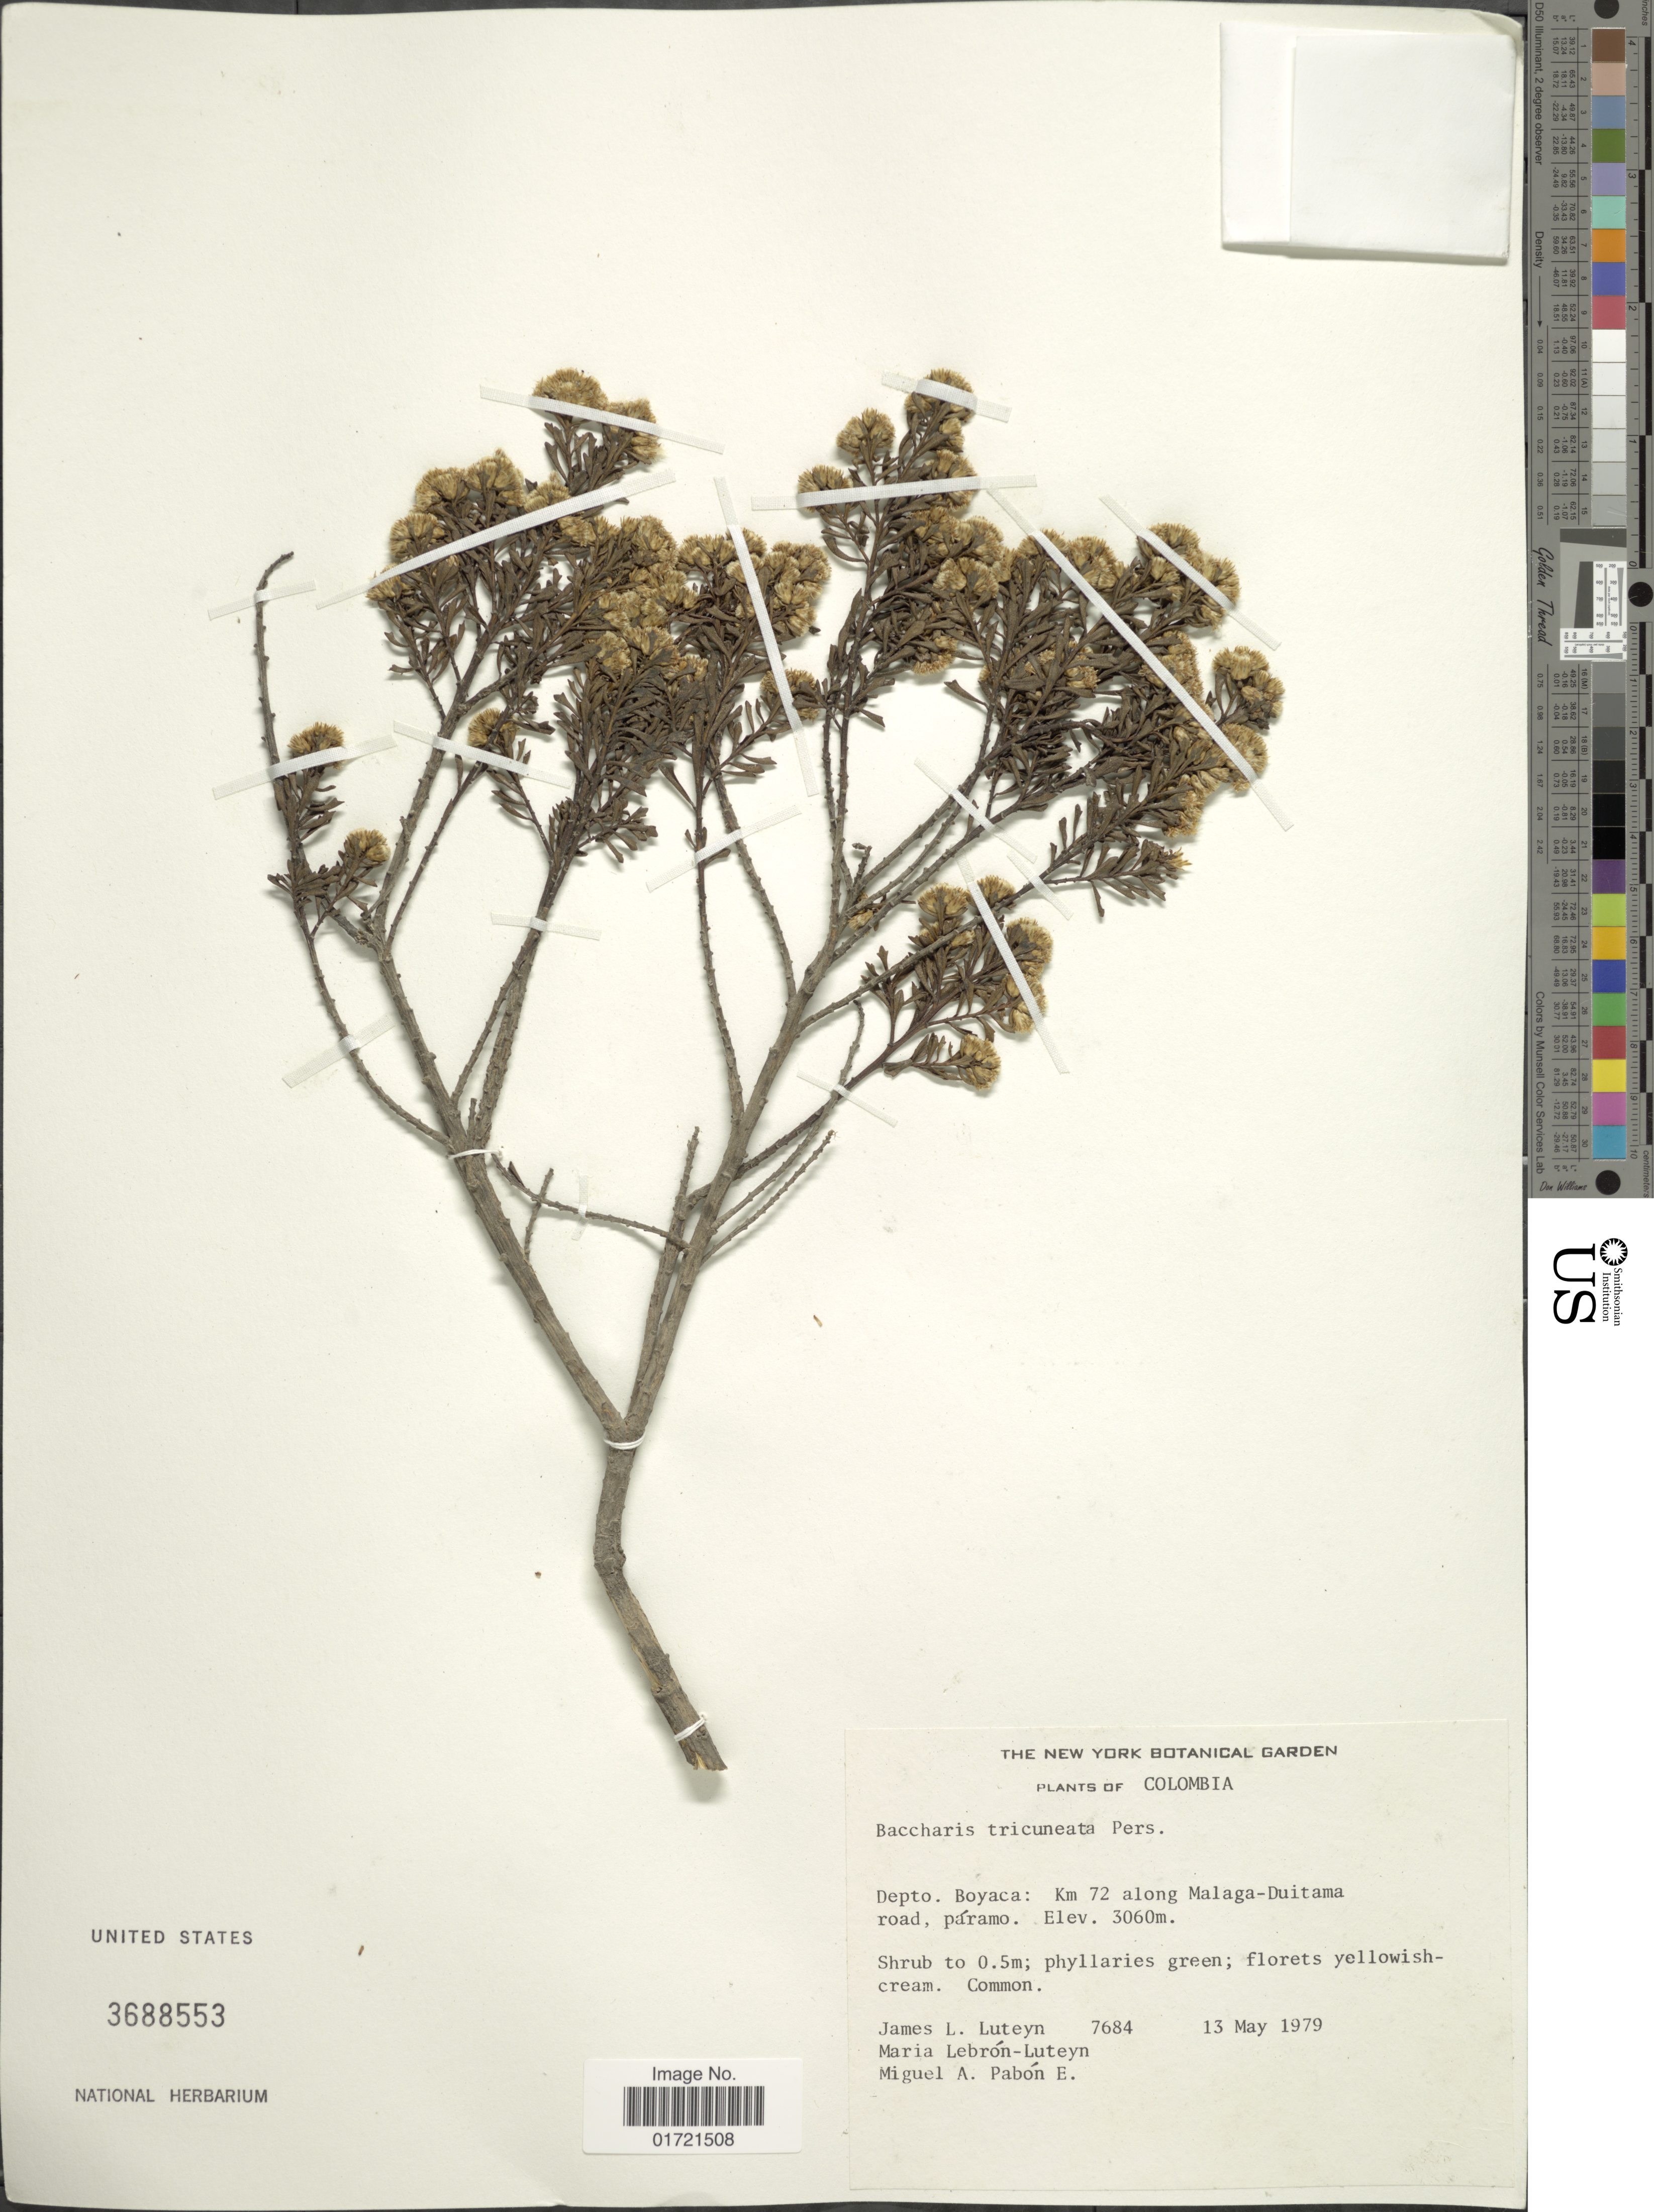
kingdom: Plantae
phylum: Tracheophyta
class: Magnoliopsida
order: Asterales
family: Asteraceae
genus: Baccharis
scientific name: Baccharis tricuneata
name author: (L. f.) Pers.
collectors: J. L. Luteyn, M. L. Lebrón-Luteyn & M. A. Pabon E.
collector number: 7684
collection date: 1979-05-13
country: Colombia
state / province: Boyacá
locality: Km 72 along Malaga - Duitama road, paramo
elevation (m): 3060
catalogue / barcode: US 3688553